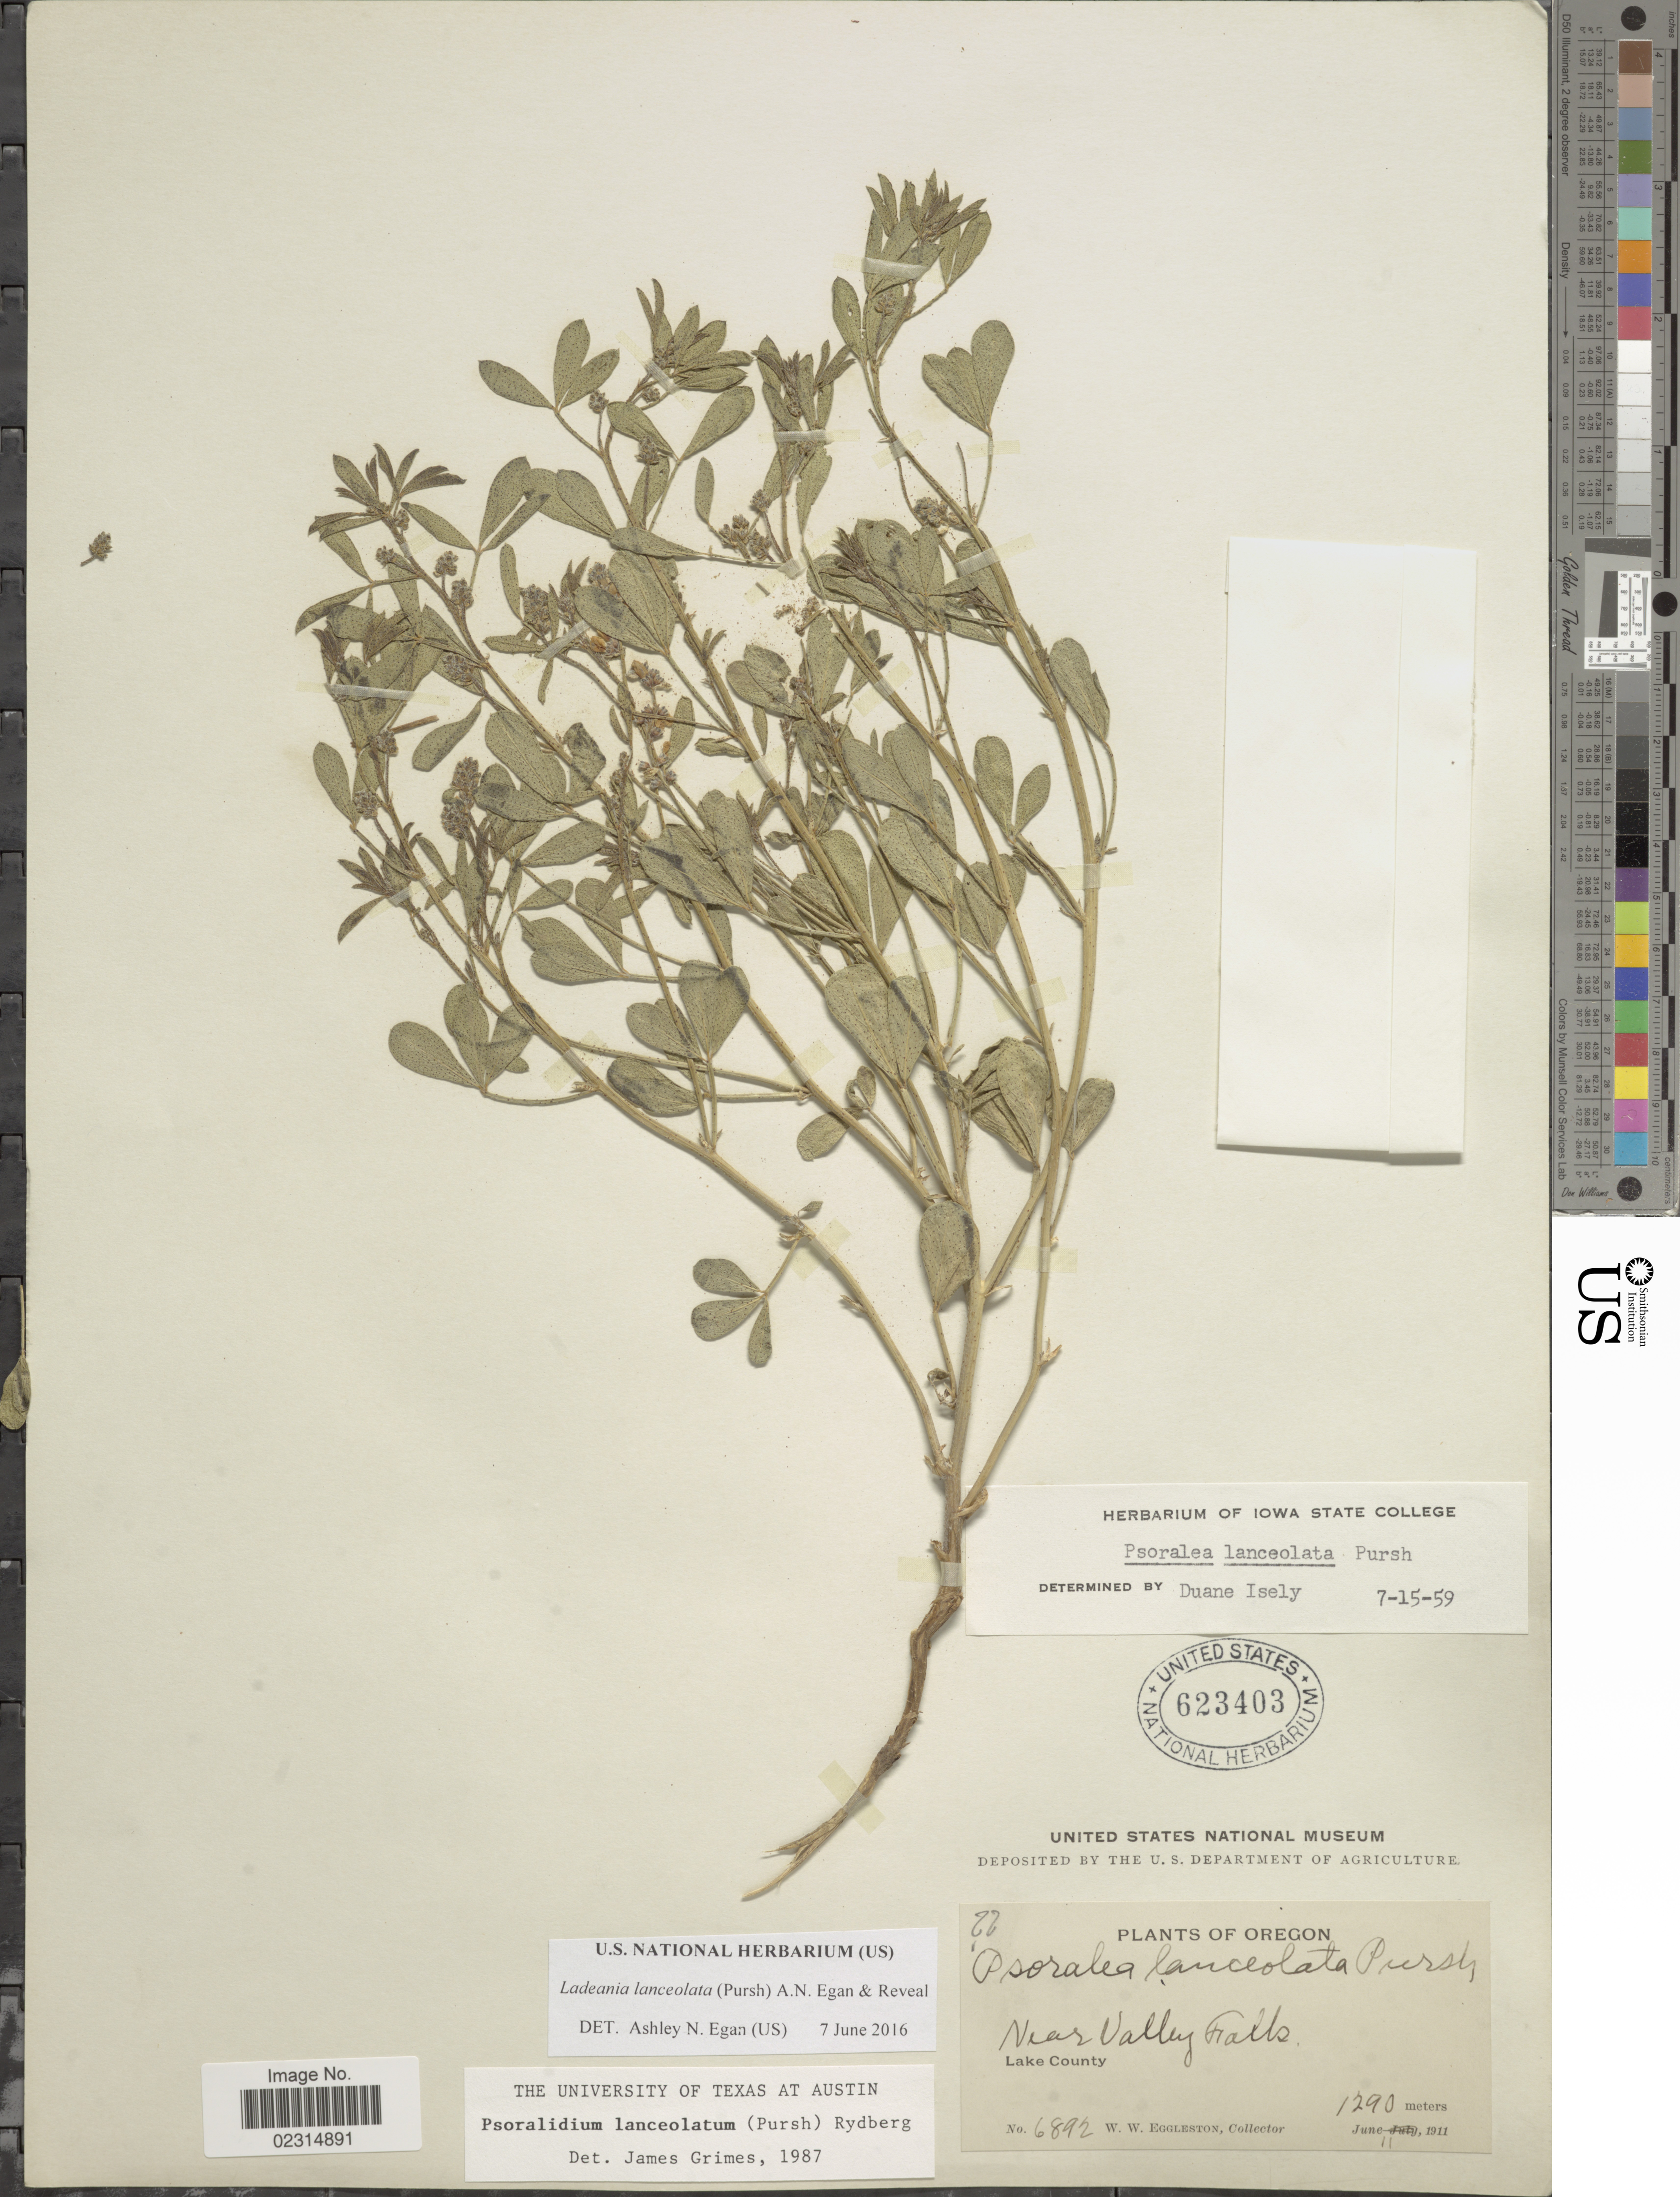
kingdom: Plantae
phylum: Tracheophyta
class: Magnoliopsida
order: Fabales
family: Fabaceae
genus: Ladeania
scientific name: Ladeania lanceolata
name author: (Pursh) A.N. Egan & Reveal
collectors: W. W. Eggleston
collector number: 6892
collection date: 1911-06-11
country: United States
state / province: Oregon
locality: Near Valley Falls, Lake County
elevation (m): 1290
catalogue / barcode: US 623403